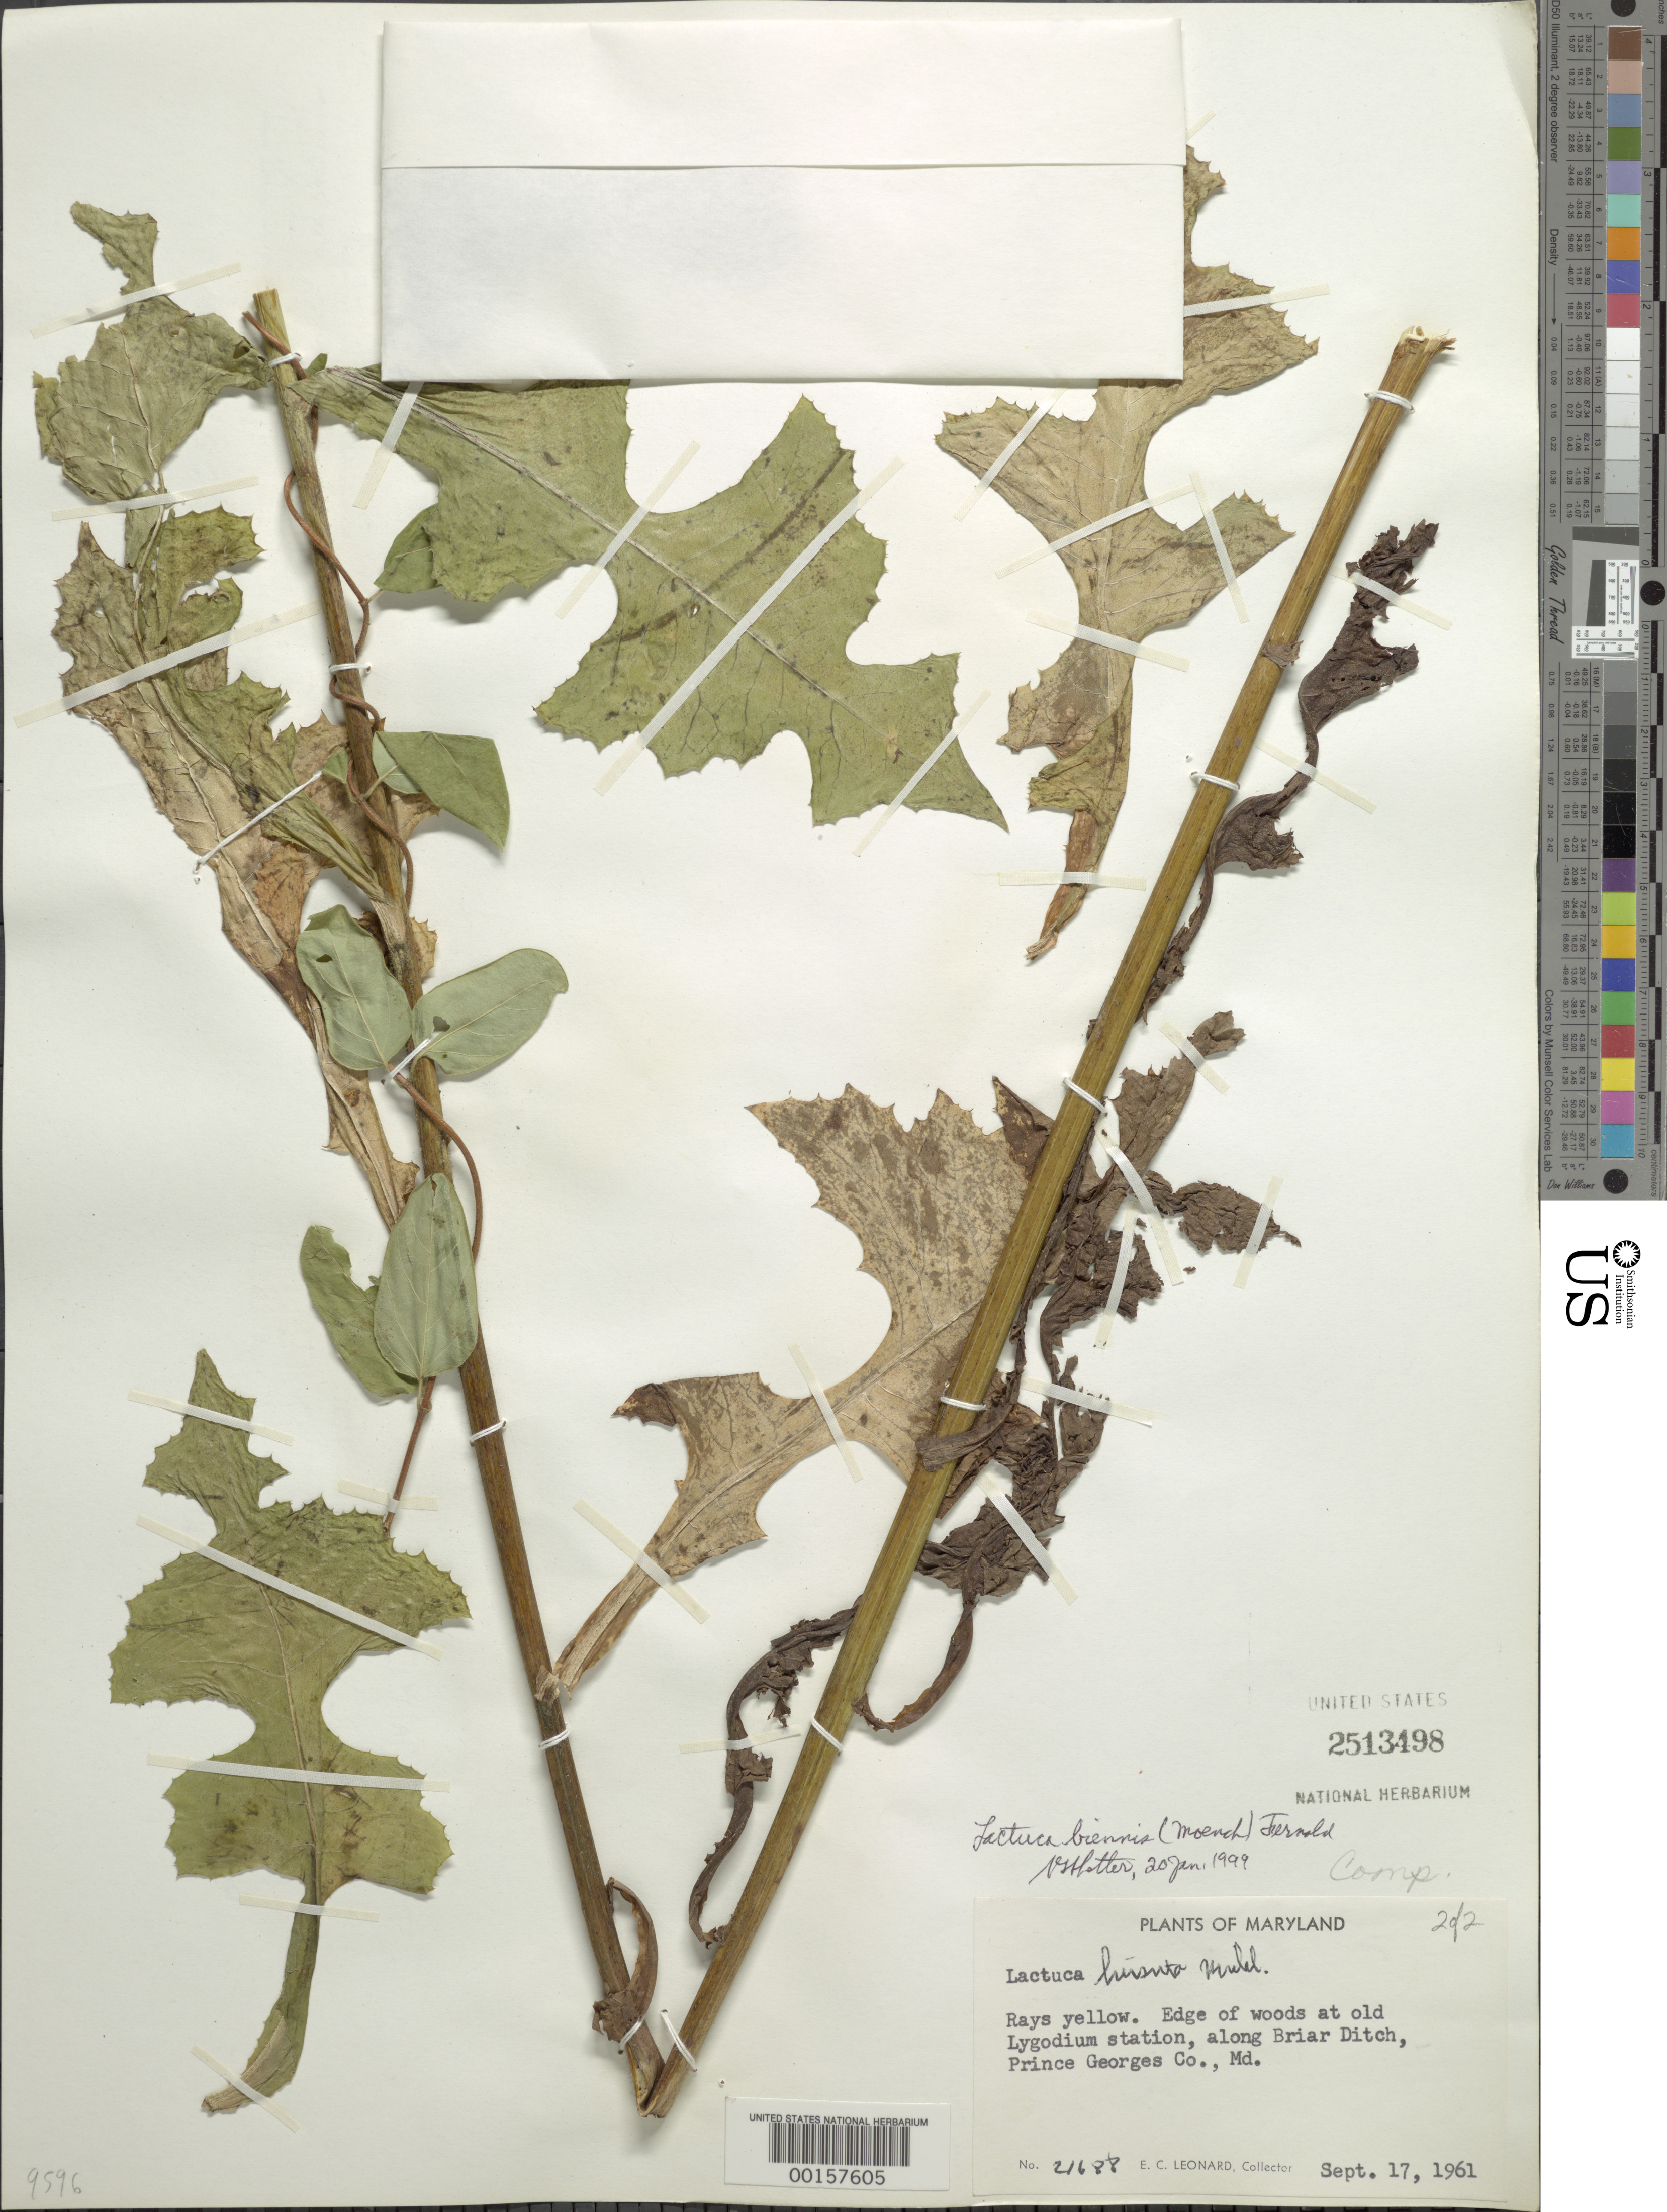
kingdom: Plantae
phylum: Tracheophyta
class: Magnoliopsida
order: Asterales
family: Asteraceae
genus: Lactuca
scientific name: Lactuca biennis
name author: (Moench) Fernald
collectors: E. C. Leonard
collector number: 21688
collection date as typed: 17 Sep 1961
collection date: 1961-09-17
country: United States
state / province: Maryland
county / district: Prince George's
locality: Briar Ditch Old Lygodium Station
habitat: Edge of woods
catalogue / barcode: US 2513498